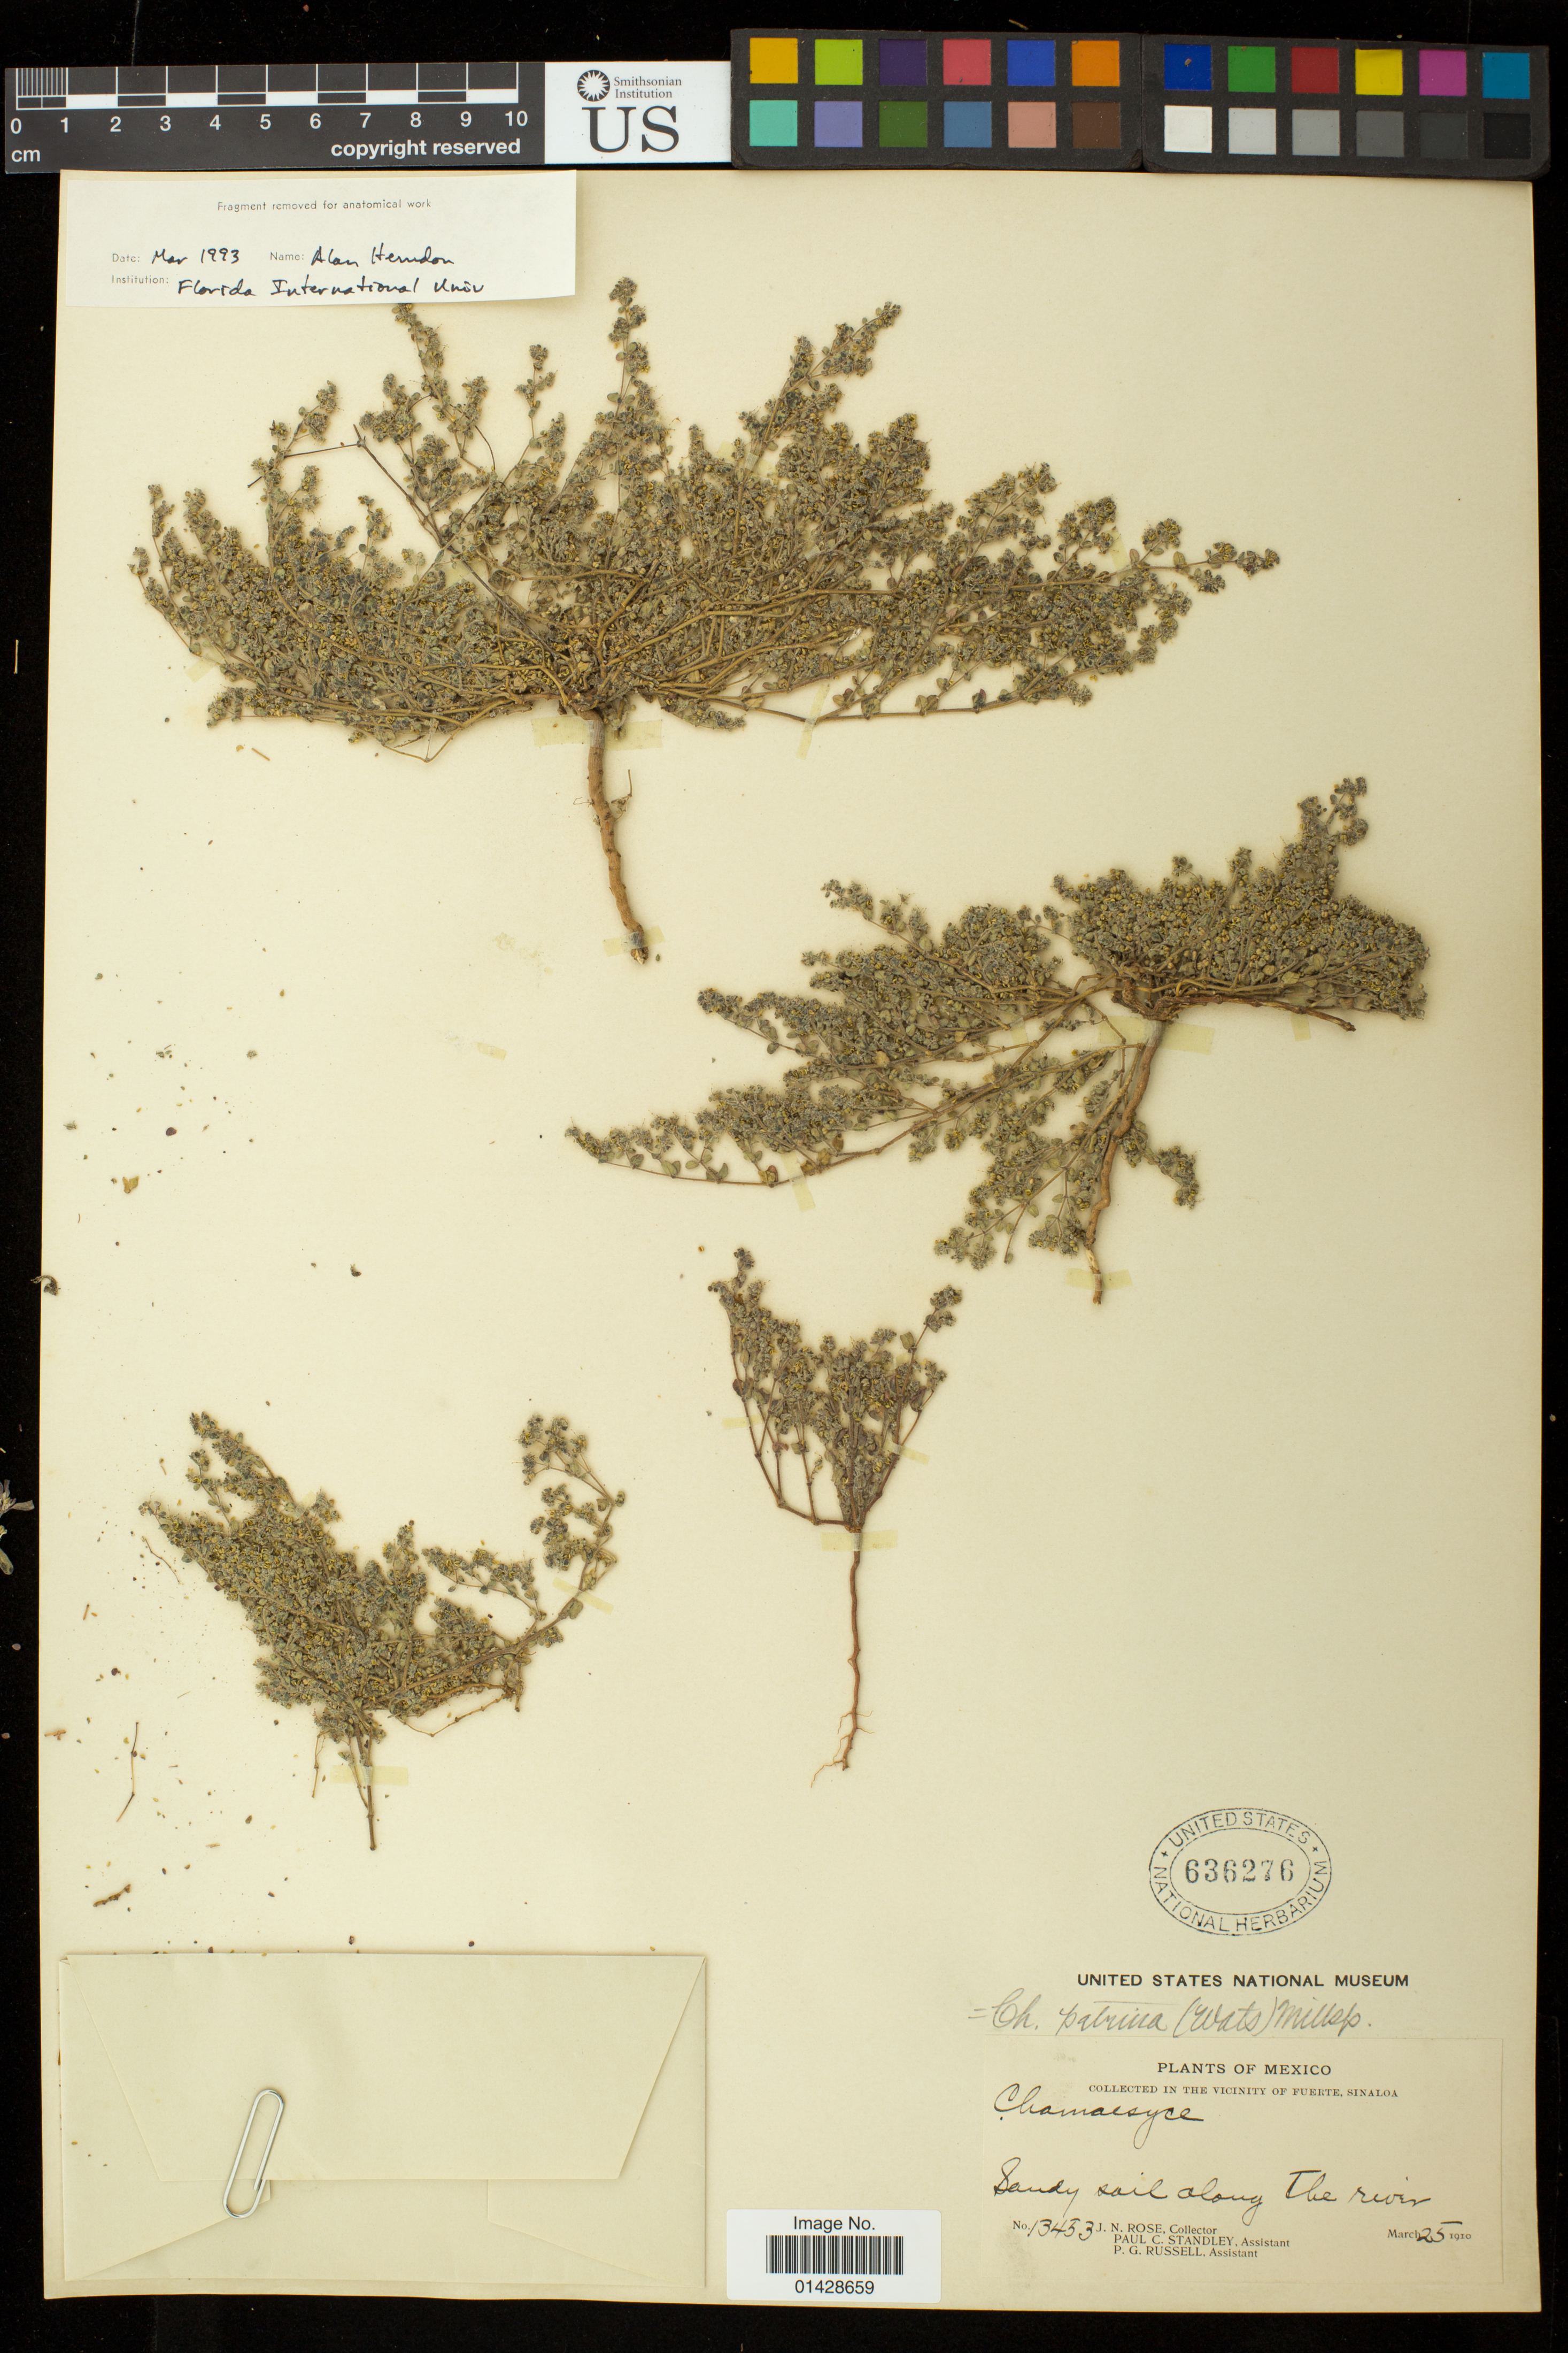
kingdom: Plantae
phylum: Tracheophyta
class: Magnoliopsida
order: Malpighiales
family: Euphorbiaceae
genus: Euphorbia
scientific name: Euphorbia petrina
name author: S. Watson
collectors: J. N. Rose, P. C. Standley & P. G. Russell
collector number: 13453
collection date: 1910-03-25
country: Mexico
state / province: Sinaloa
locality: Vicinity of Fuerte, along the river.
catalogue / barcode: US 636276